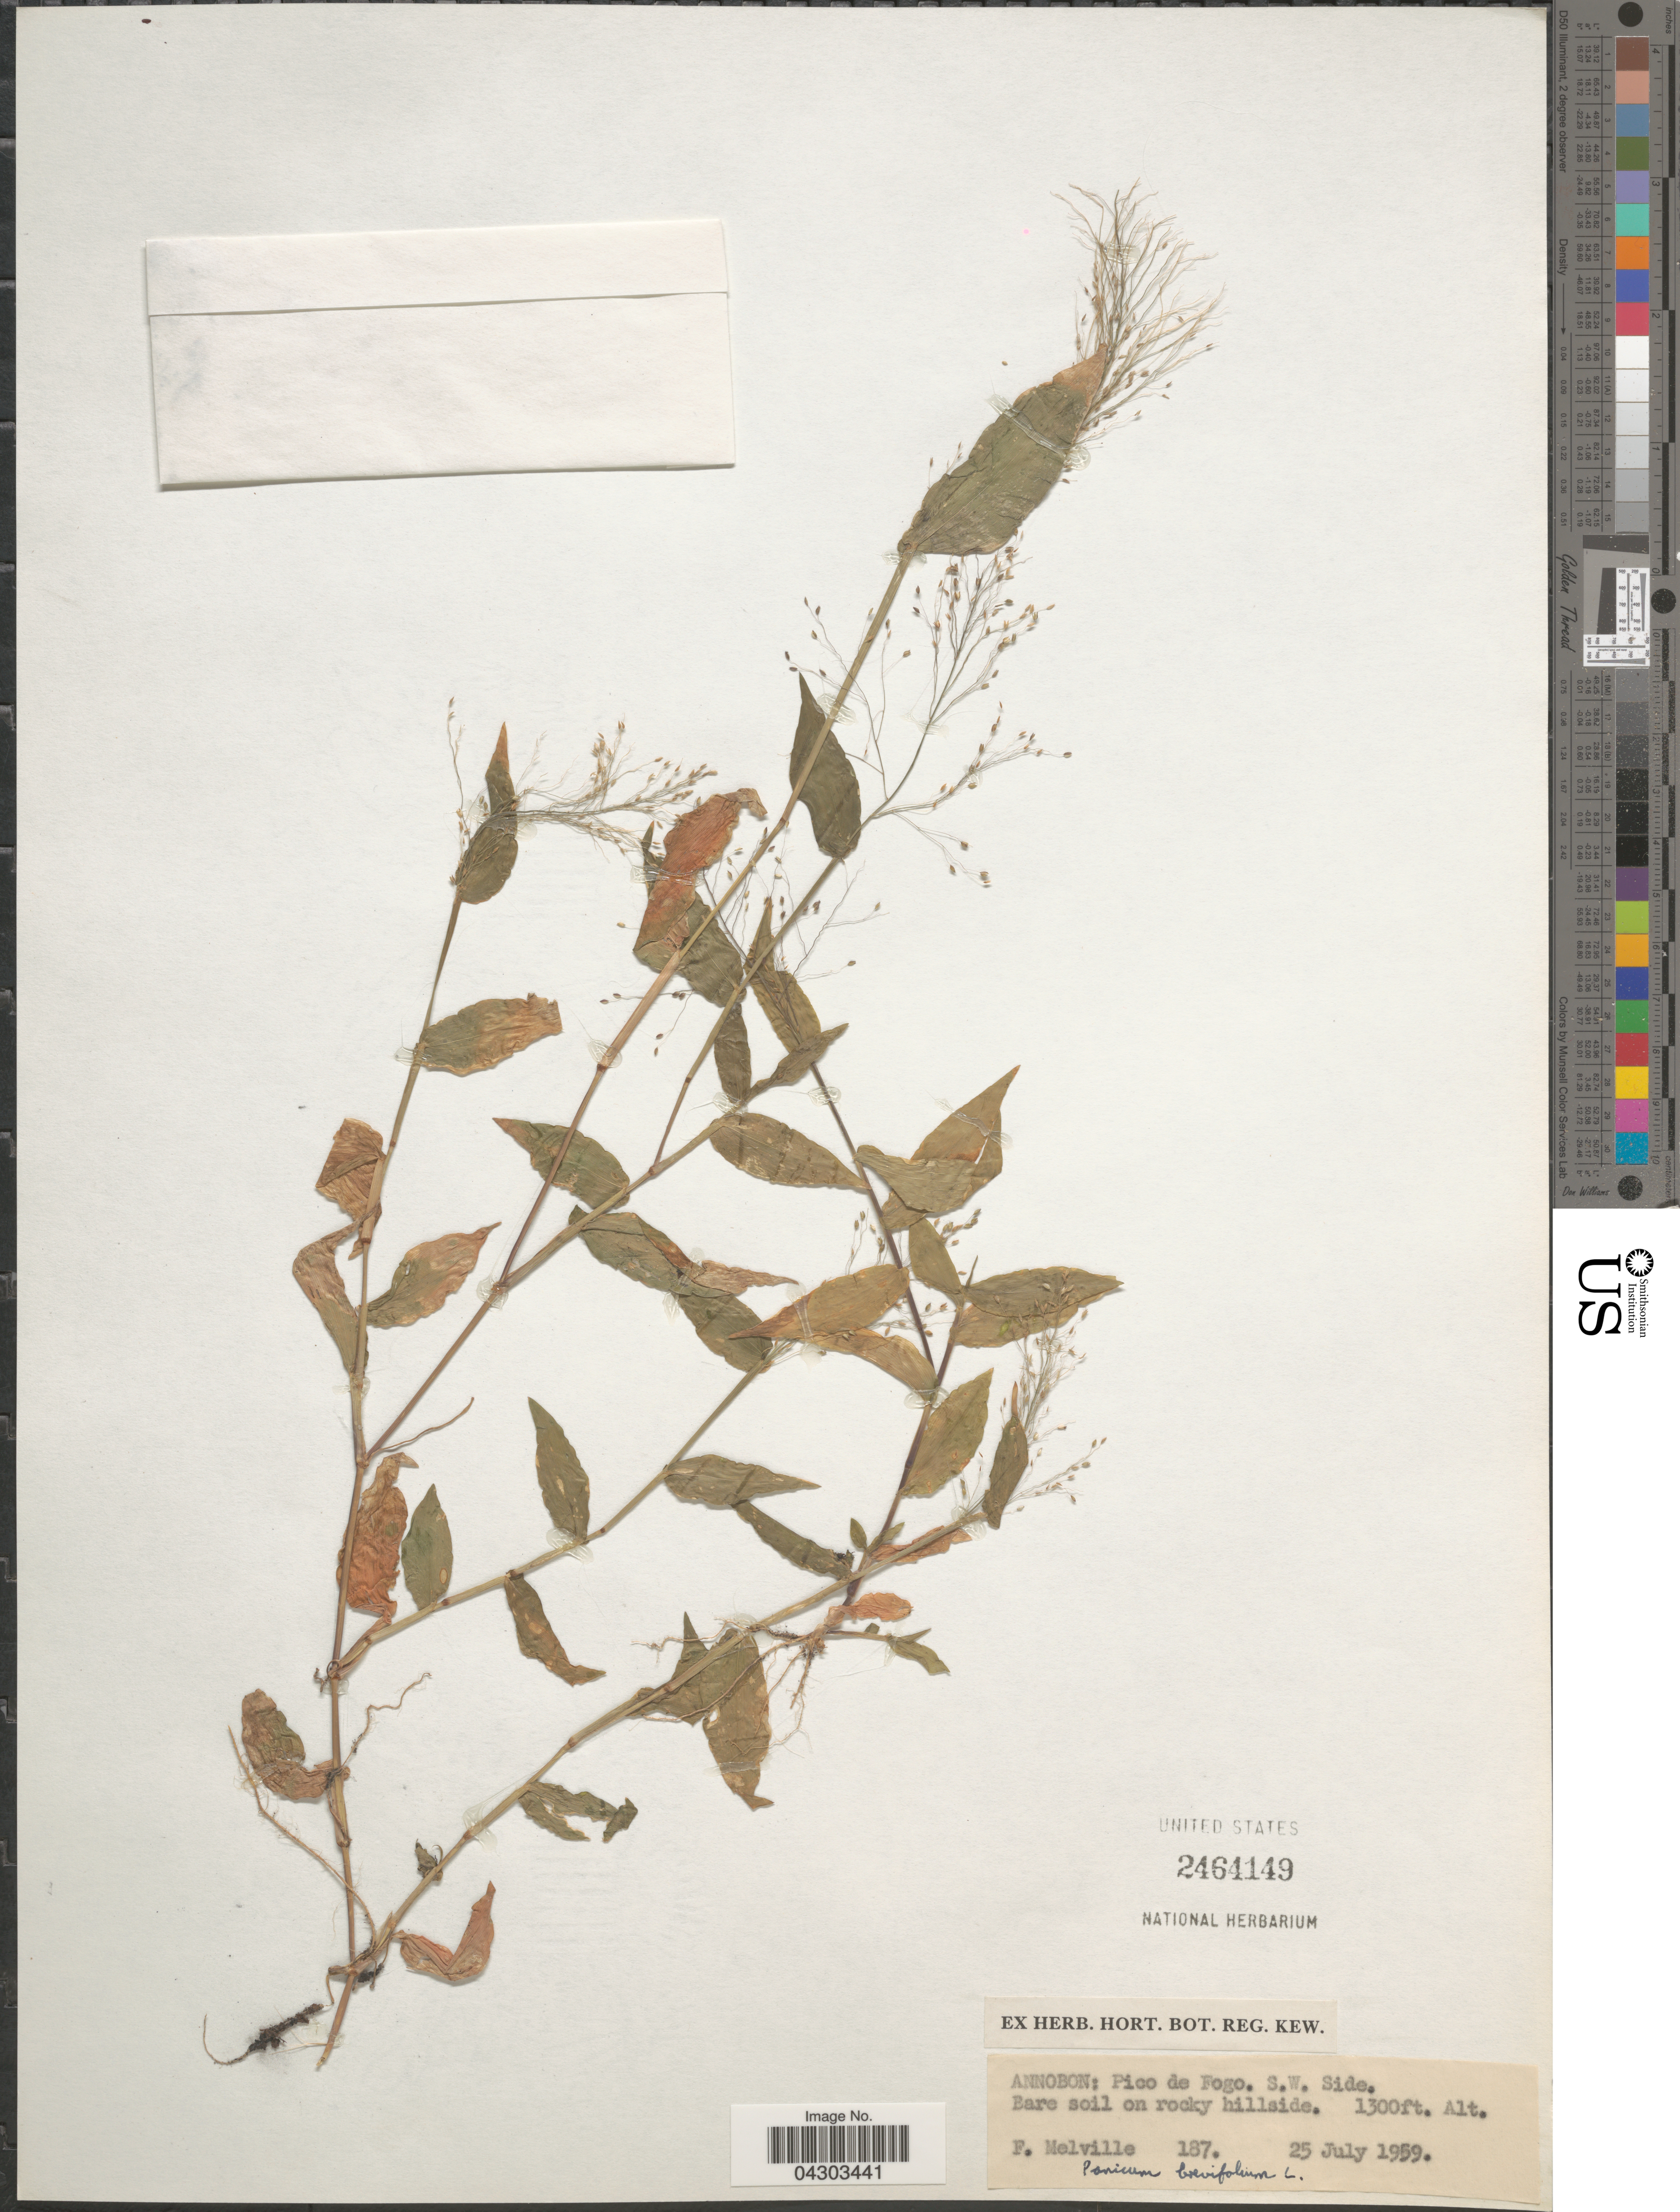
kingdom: Plantae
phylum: Tracheophyta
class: Liliopsida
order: Poales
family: Poaceae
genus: Panicum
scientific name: Panicum brevifolium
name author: L.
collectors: F. Melville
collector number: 187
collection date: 1959-07-25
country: Equatorial Guinea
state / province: Annobon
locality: Pico de Fogo. S.W. Side. Bare soil on rocky hillside.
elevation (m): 396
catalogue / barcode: US 2464149